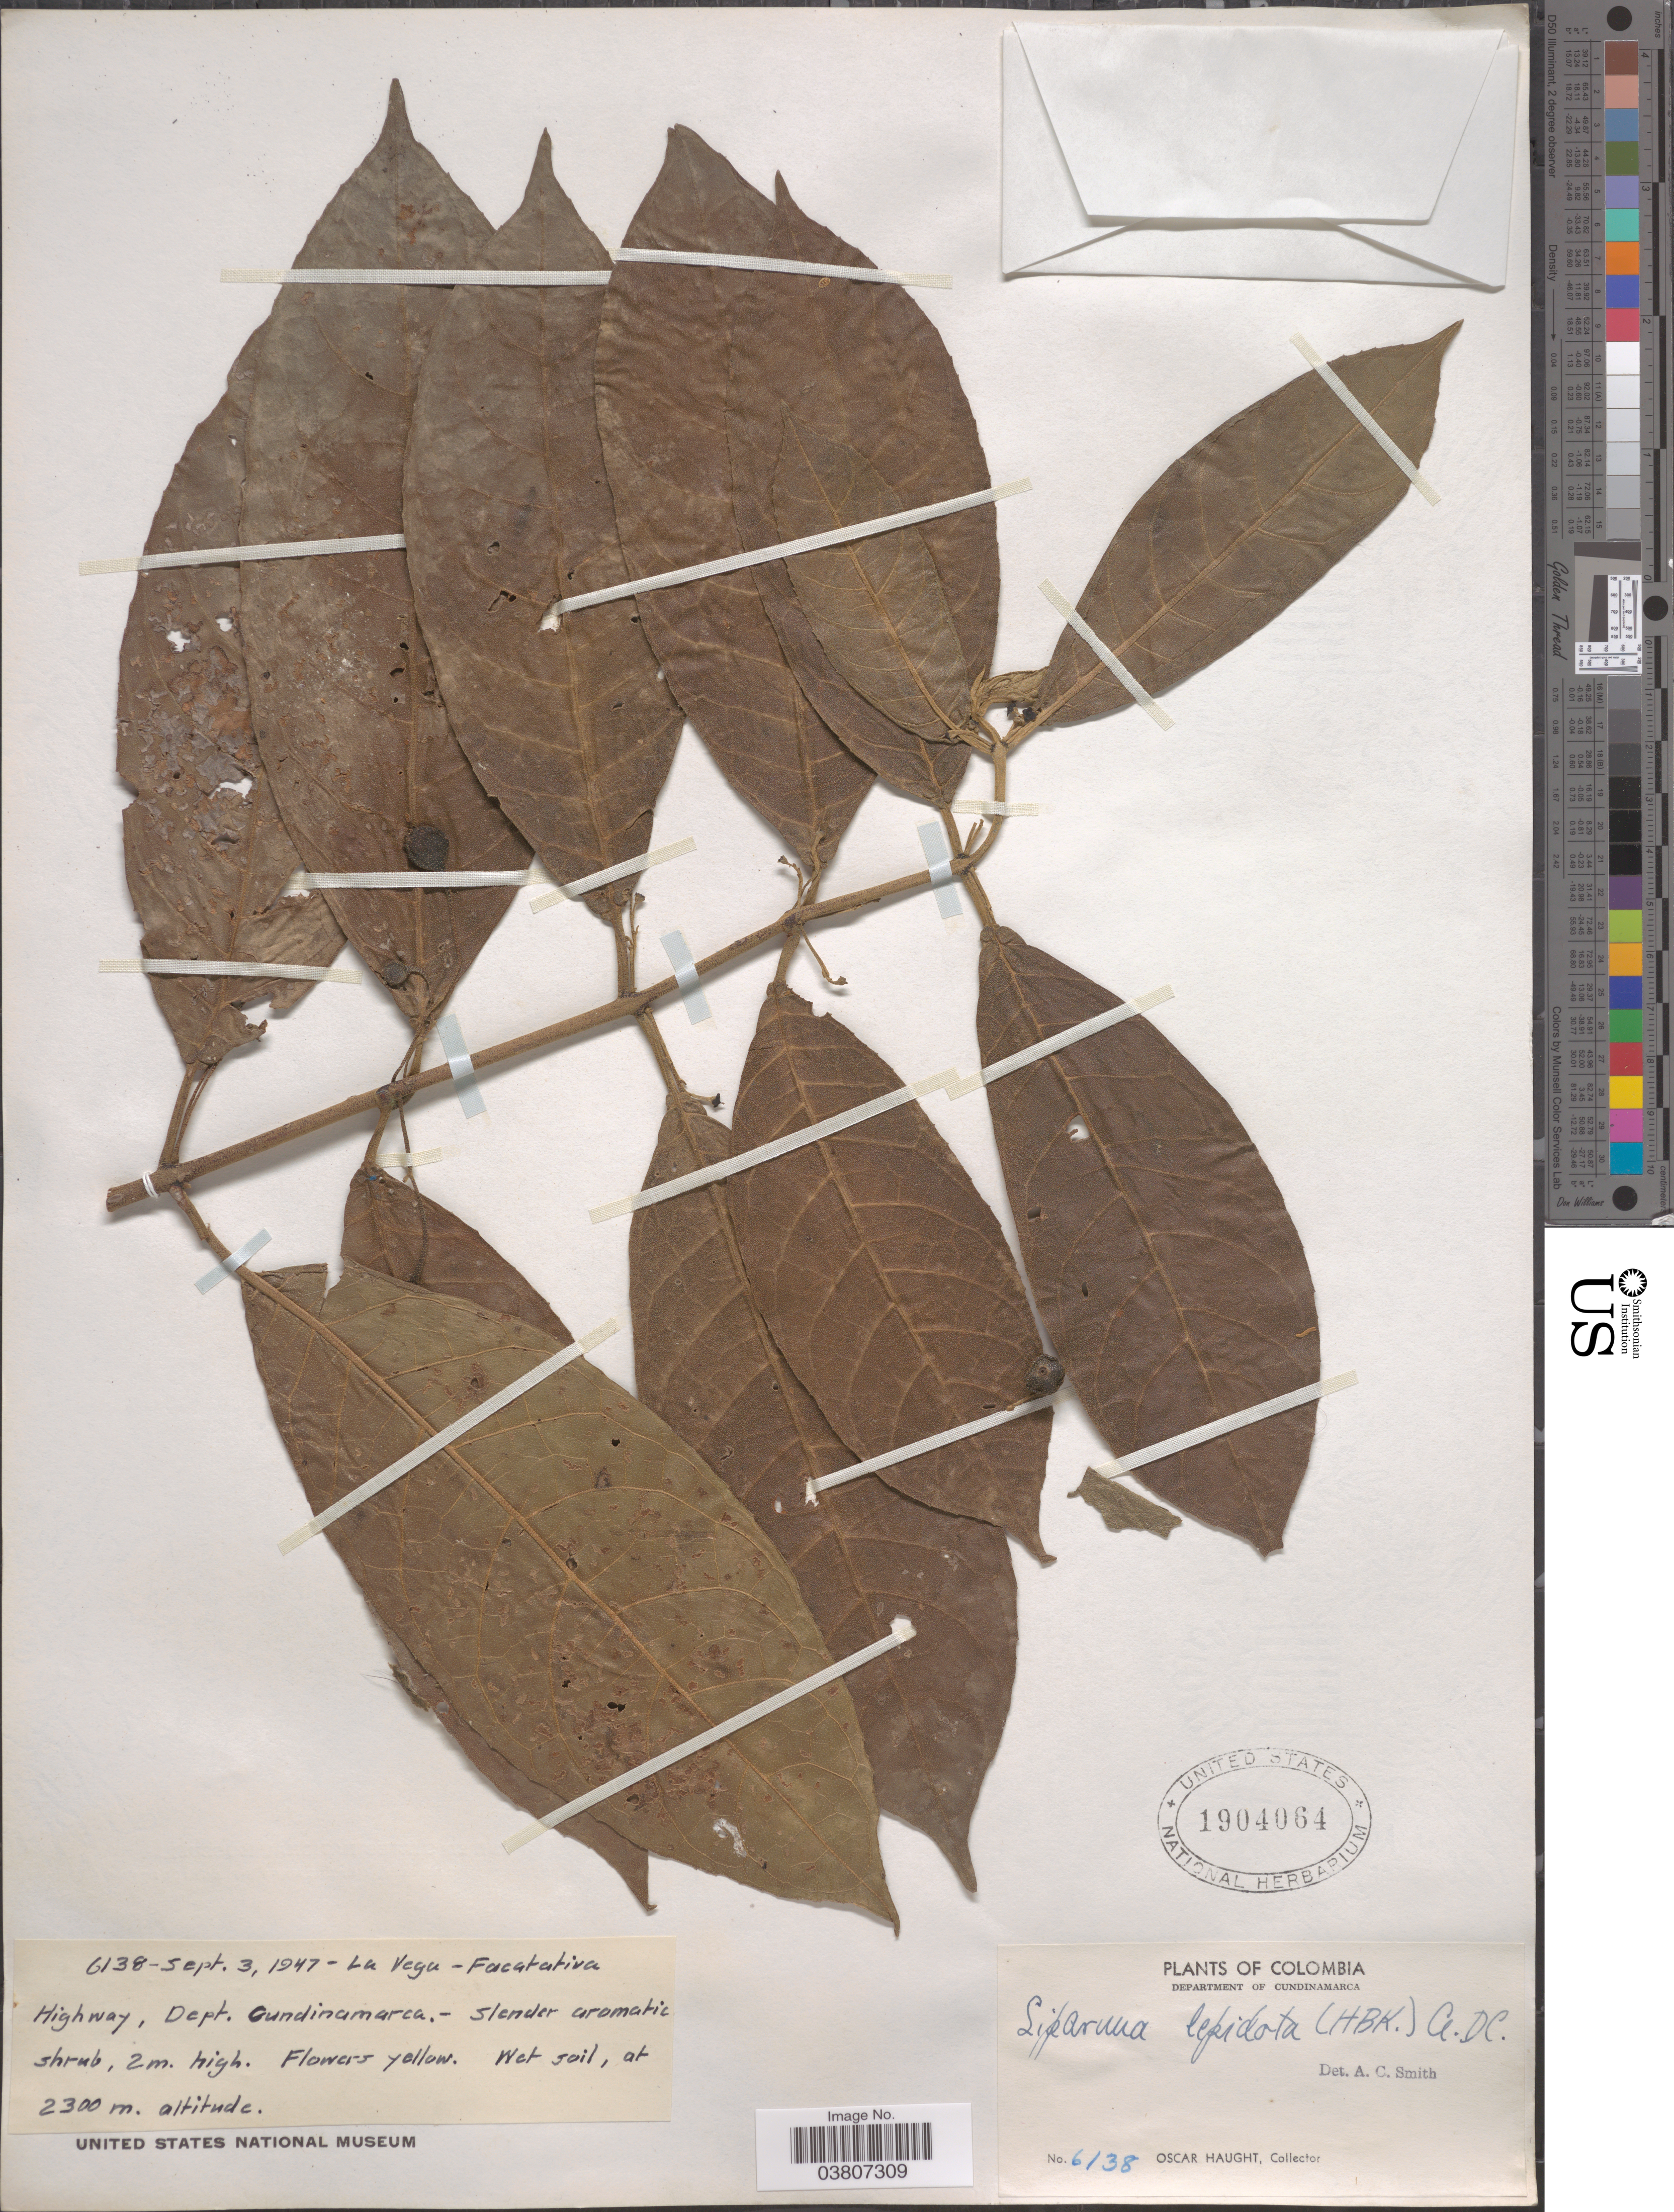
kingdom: Plantae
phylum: Tracheophyta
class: Magnoliopsida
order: Laurales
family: Siparunaceae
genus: Siparuna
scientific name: Siparuna lepidota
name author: (Kunth) A. DC.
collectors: O. Haught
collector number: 6138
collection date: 1947-09-03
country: Colombia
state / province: Cundinamarca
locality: La Vega - Facatativa Highway, Dept. Cundinamarca.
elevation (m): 2300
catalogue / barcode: US 1904064